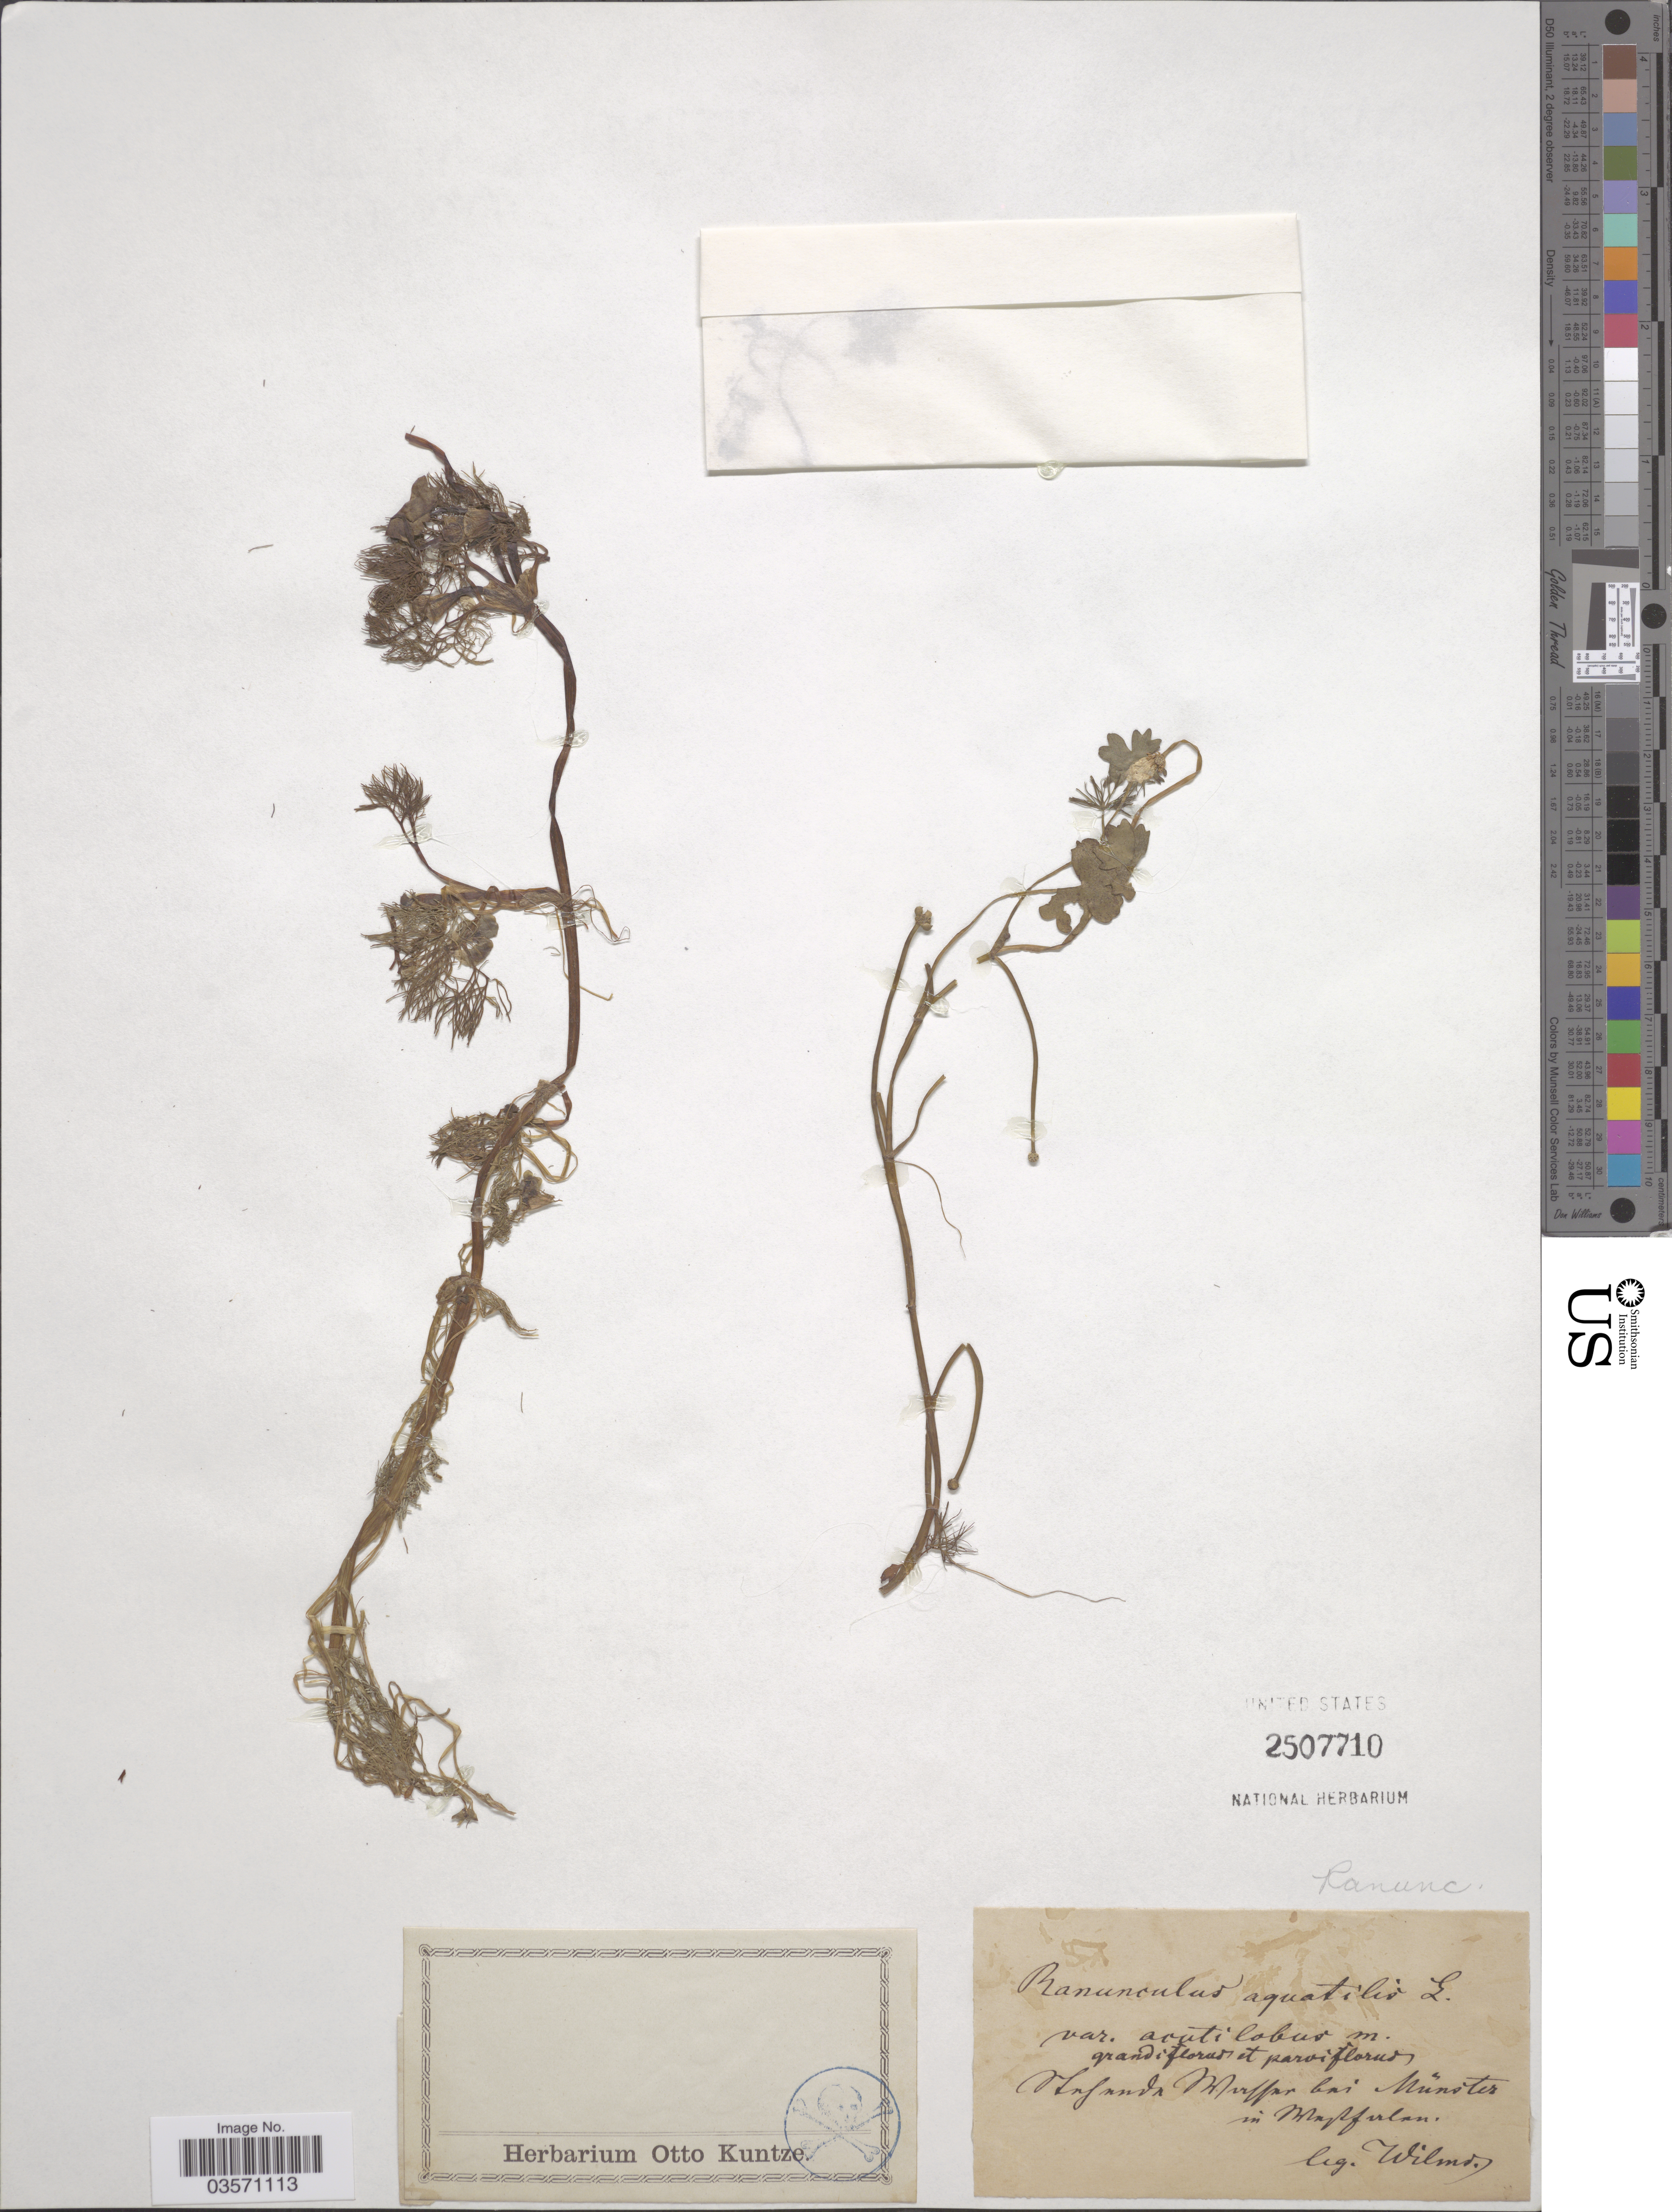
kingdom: Plantae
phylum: Tracheophyta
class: Magnoliopsida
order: Ranunculales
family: Ranunculaceae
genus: Ranunculus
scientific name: Ranunculus aquatilis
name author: L.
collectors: Wilms.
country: Germany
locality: Infunda Murfarr bei Munster in Maysfurlen. [interpreted]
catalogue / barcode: US 2507710